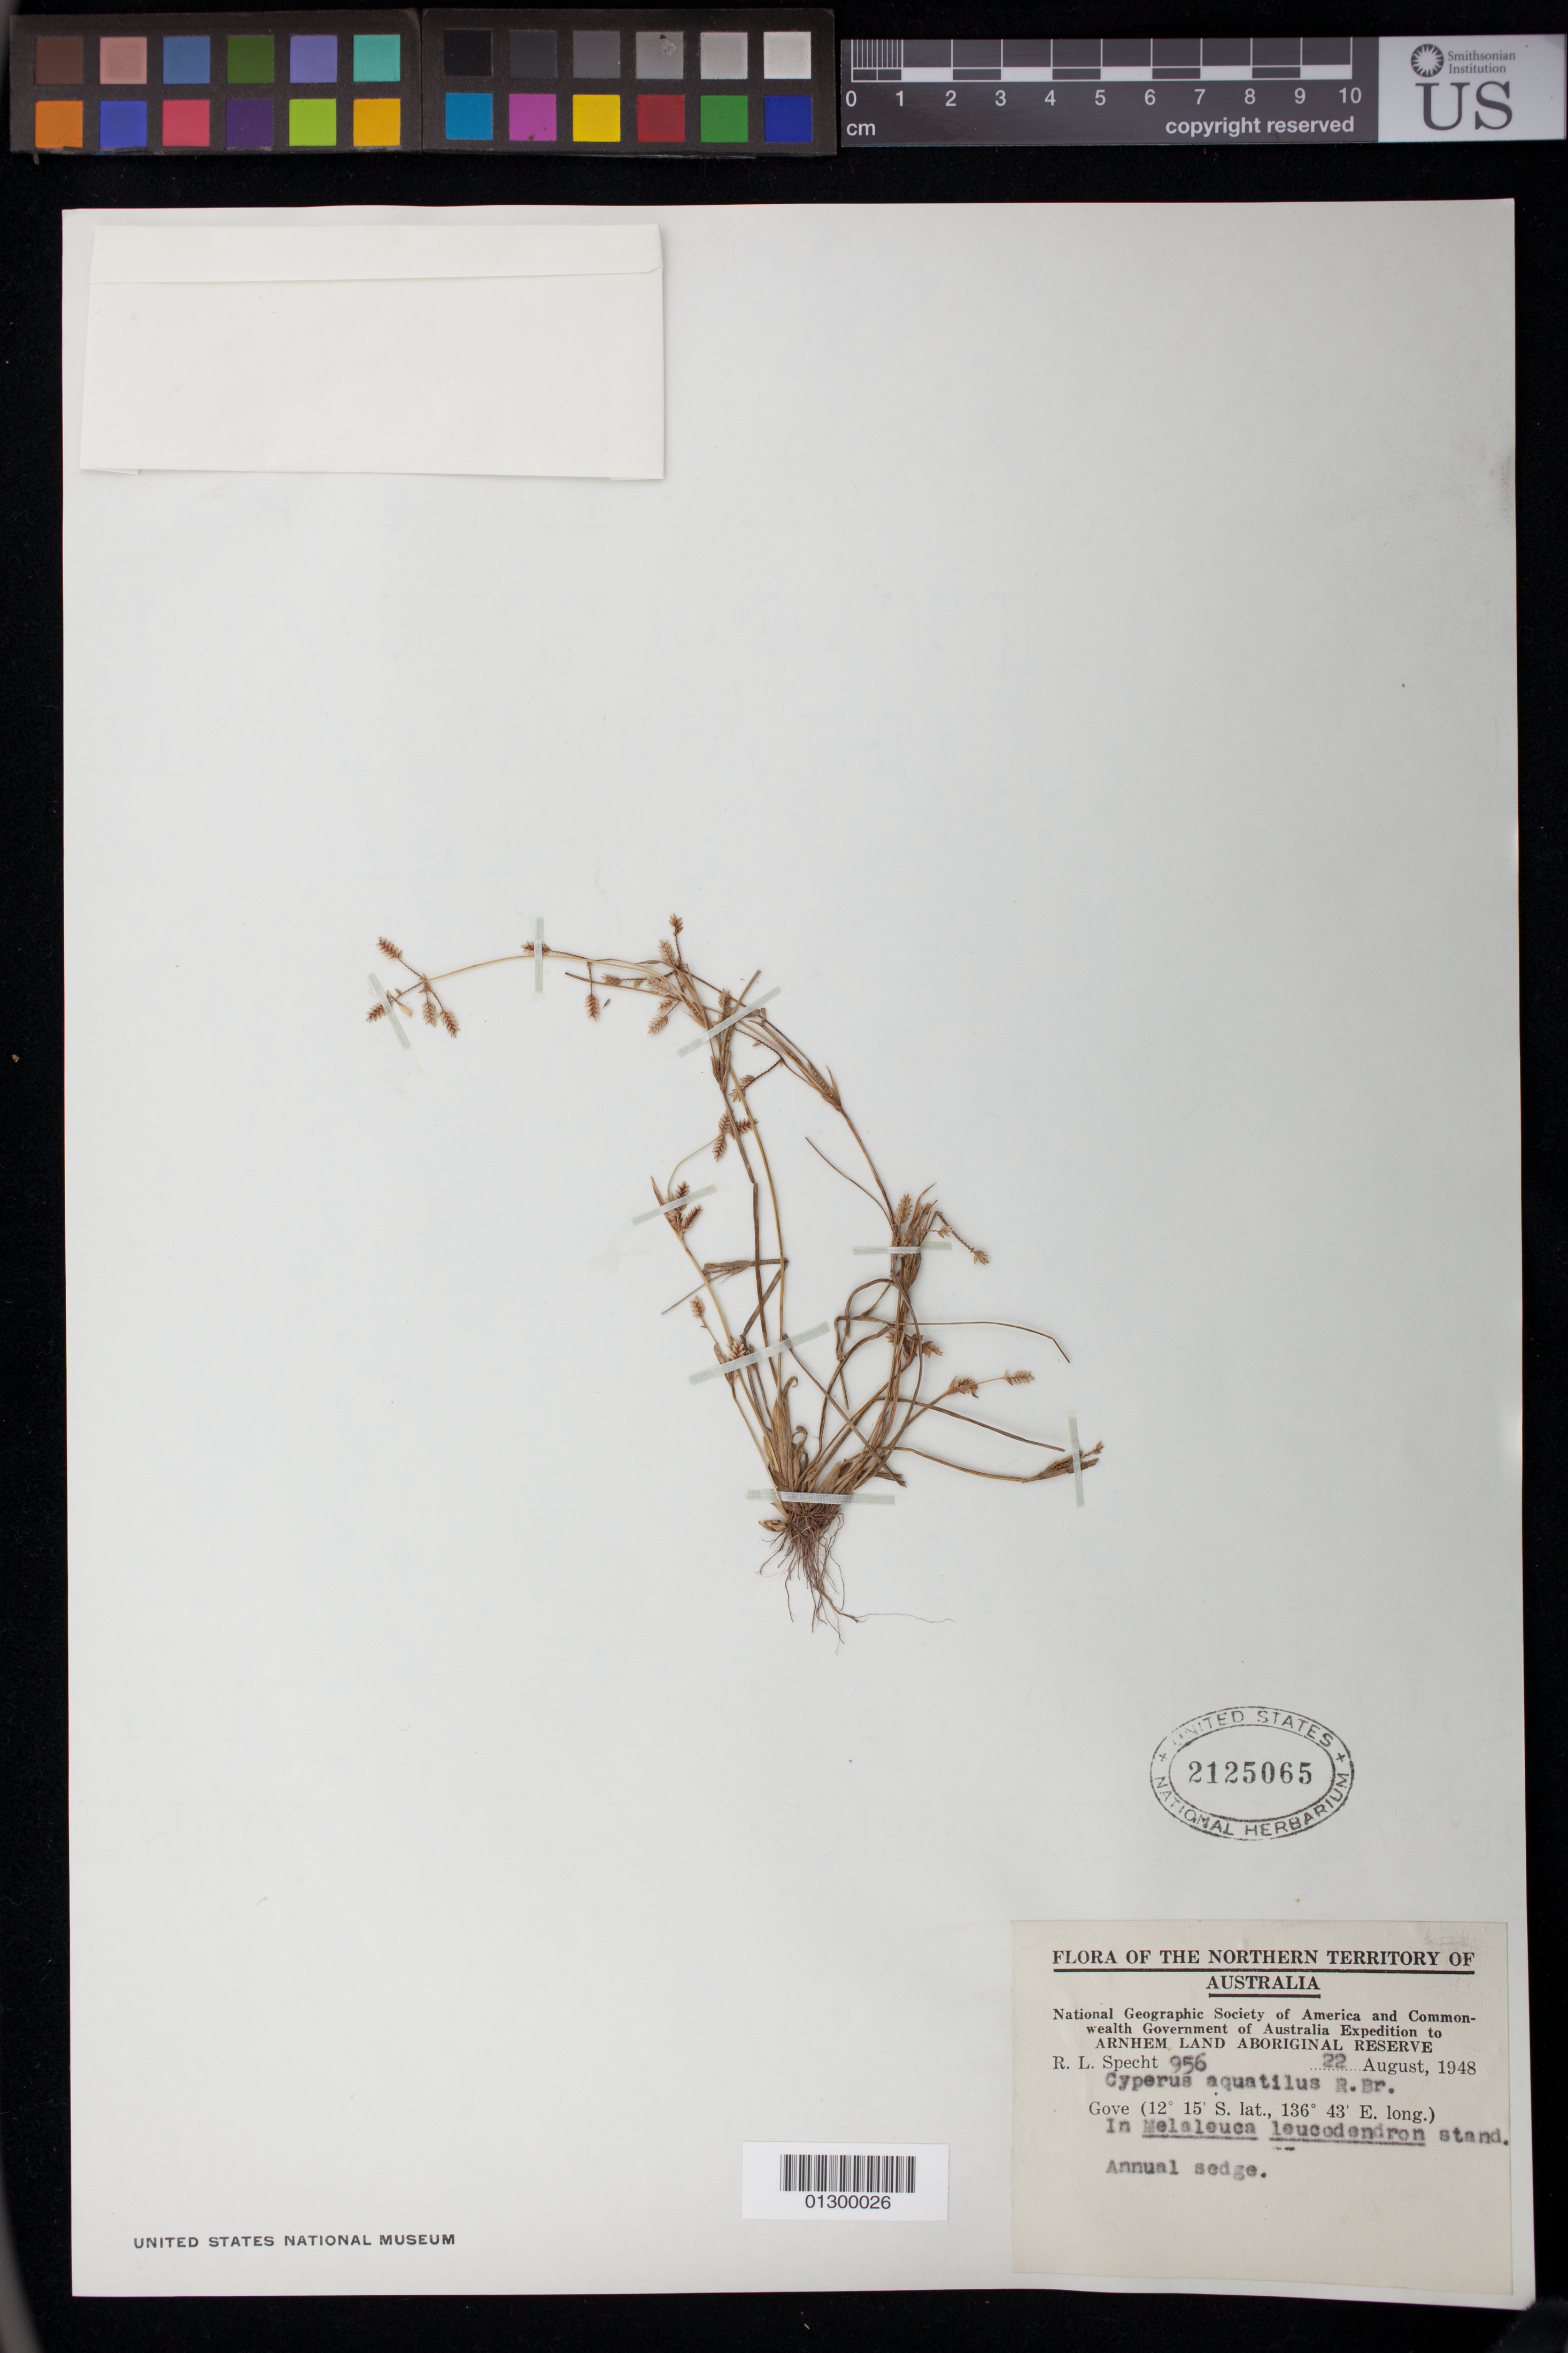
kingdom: Plantae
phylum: Tracheophyta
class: Liliopsida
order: Poales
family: Cyperaceae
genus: Cyperus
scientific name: Cyperus aquatilis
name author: R. Br.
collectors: R. L. Specht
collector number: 956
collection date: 1948-08-22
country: Australia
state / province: Northern Territory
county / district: East Arnhem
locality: Gove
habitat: In Melaleuca leucodendron stand.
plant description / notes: Annual sedge.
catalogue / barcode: US 2125065